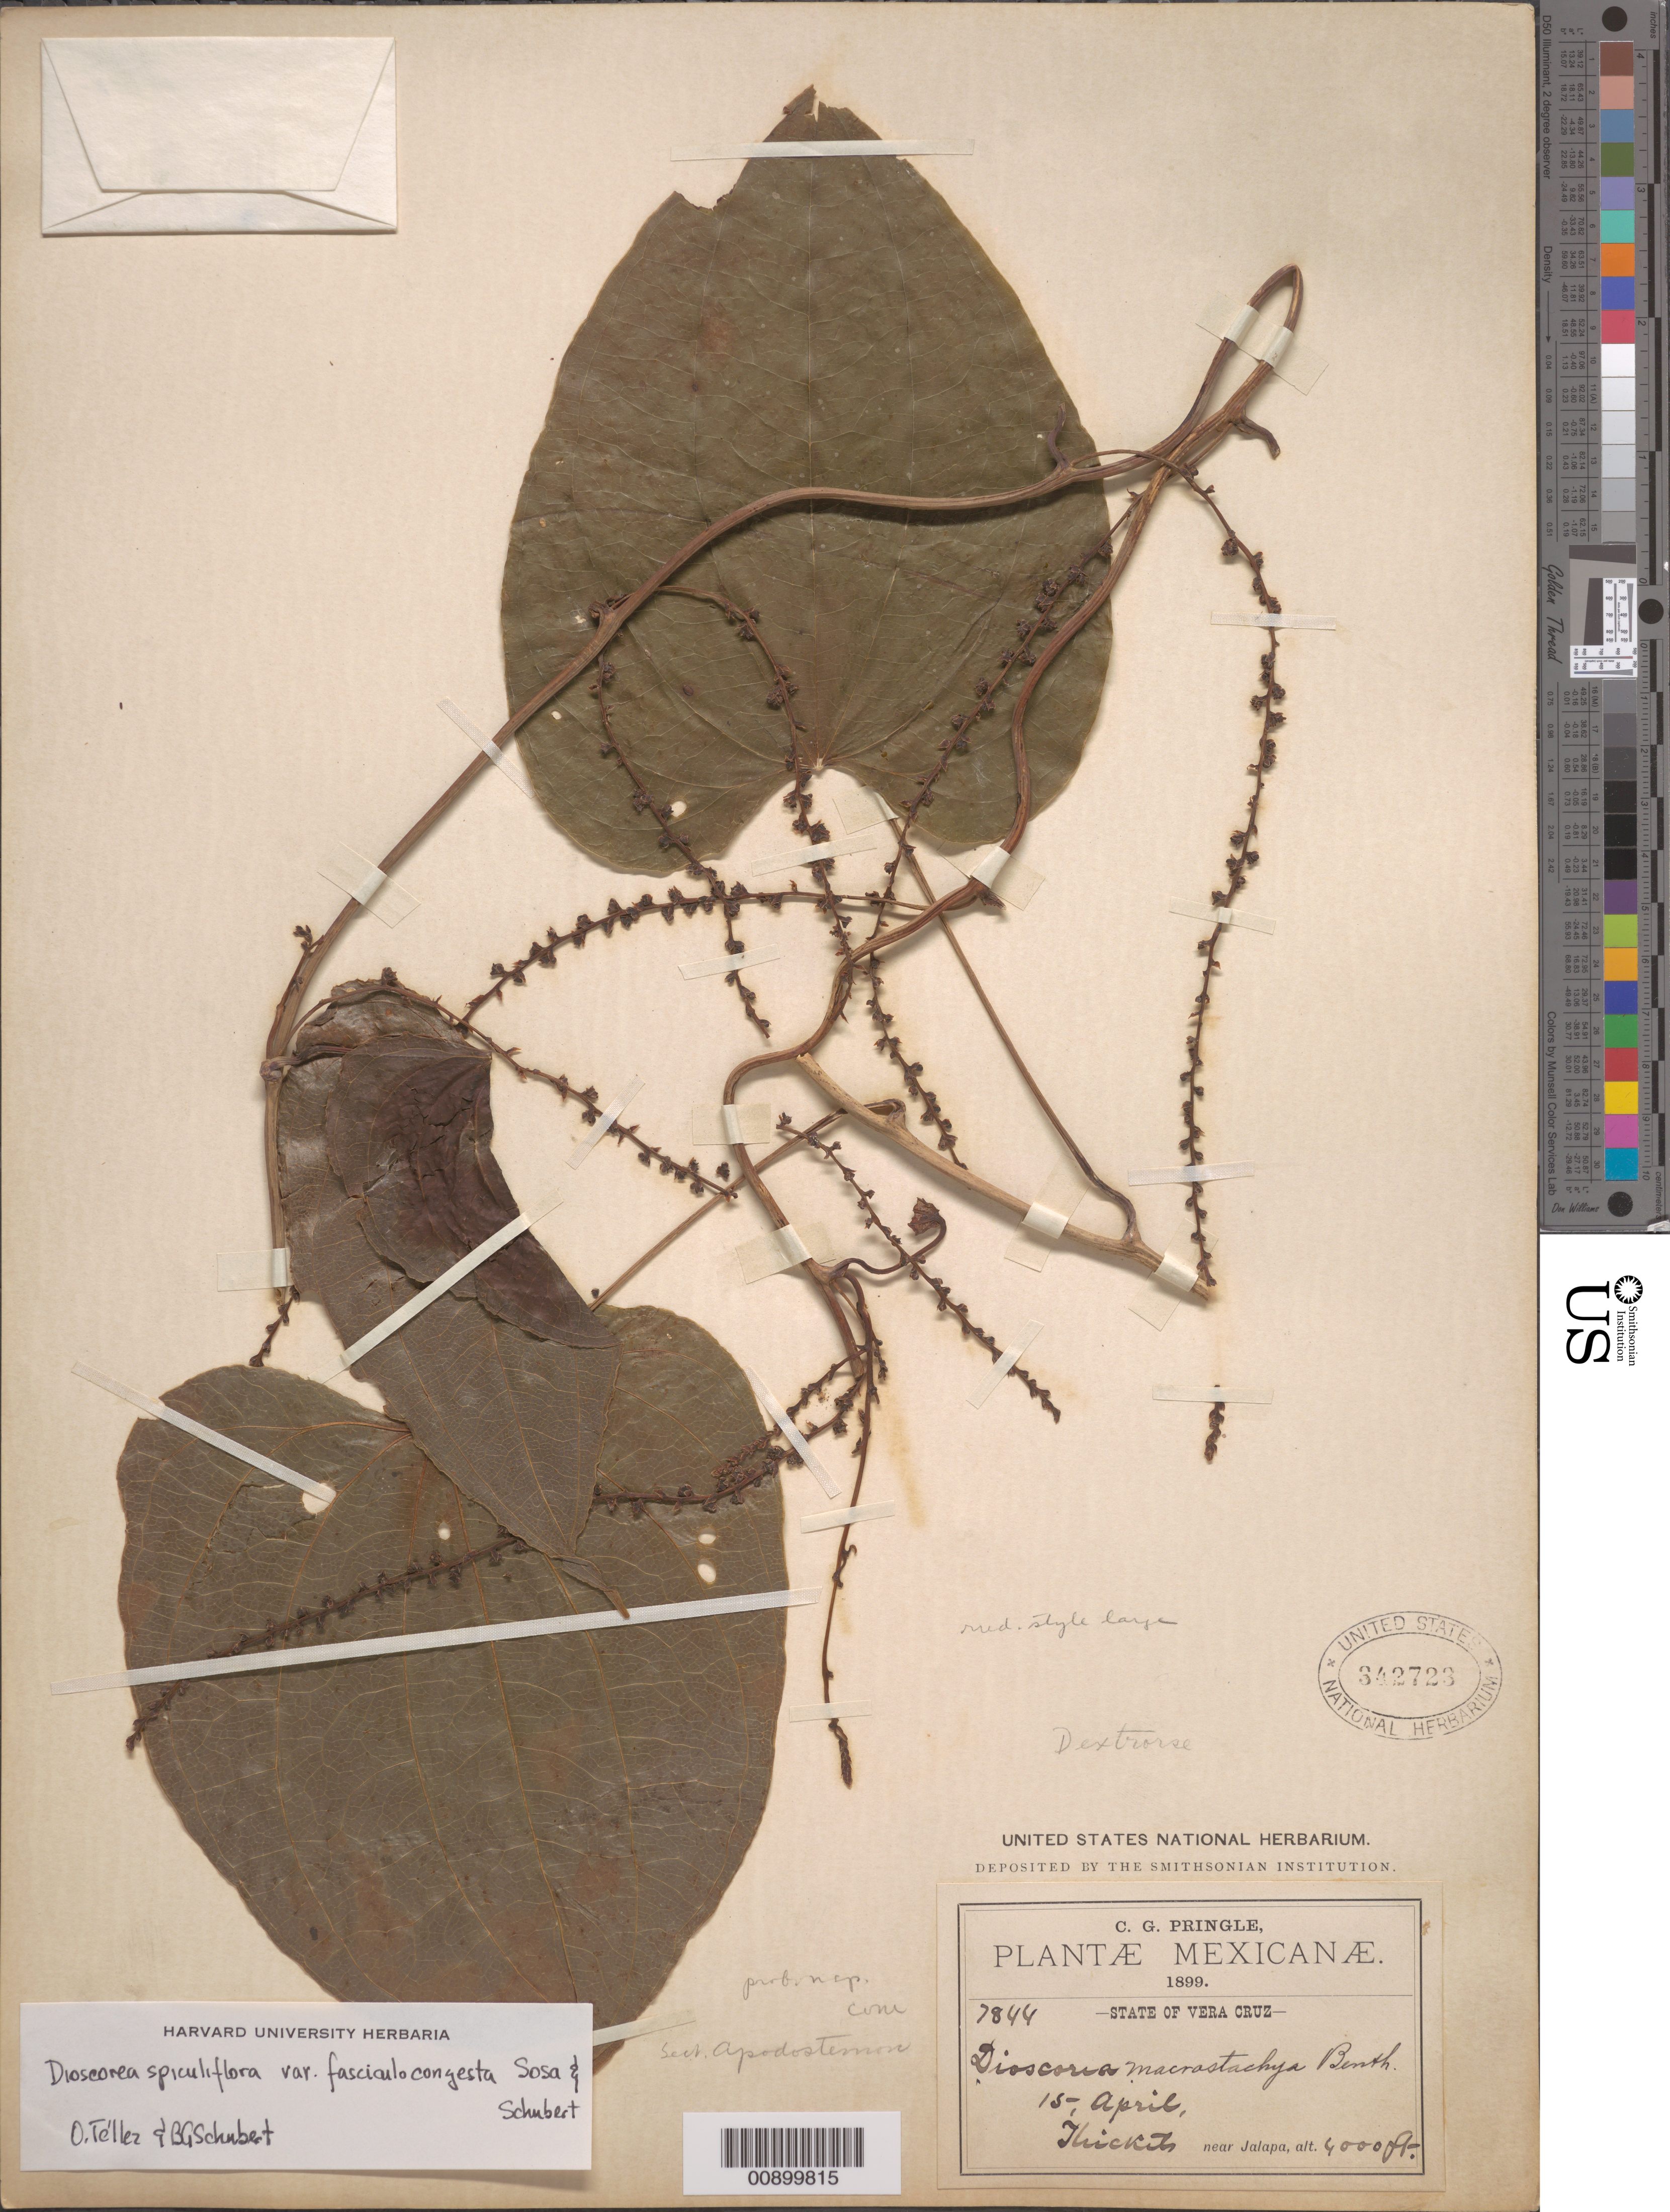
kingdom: Plantae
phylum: Tracheophyta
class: Liliopsida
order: Dioscoreales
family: Dioscoreaceae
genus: Dioscorea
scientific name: Dioscorea spiculiflora var. fasciclocongesta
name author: Sosa & B.G. Schub.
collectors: C. G. Pringle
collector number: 7844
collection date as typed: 15 Apr 1899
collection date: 1899-04-15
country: Mexico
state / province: Veracruz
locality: Near Jalapa, Veracruz.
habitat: Thickets.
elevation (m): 1219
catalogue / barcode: US 342723